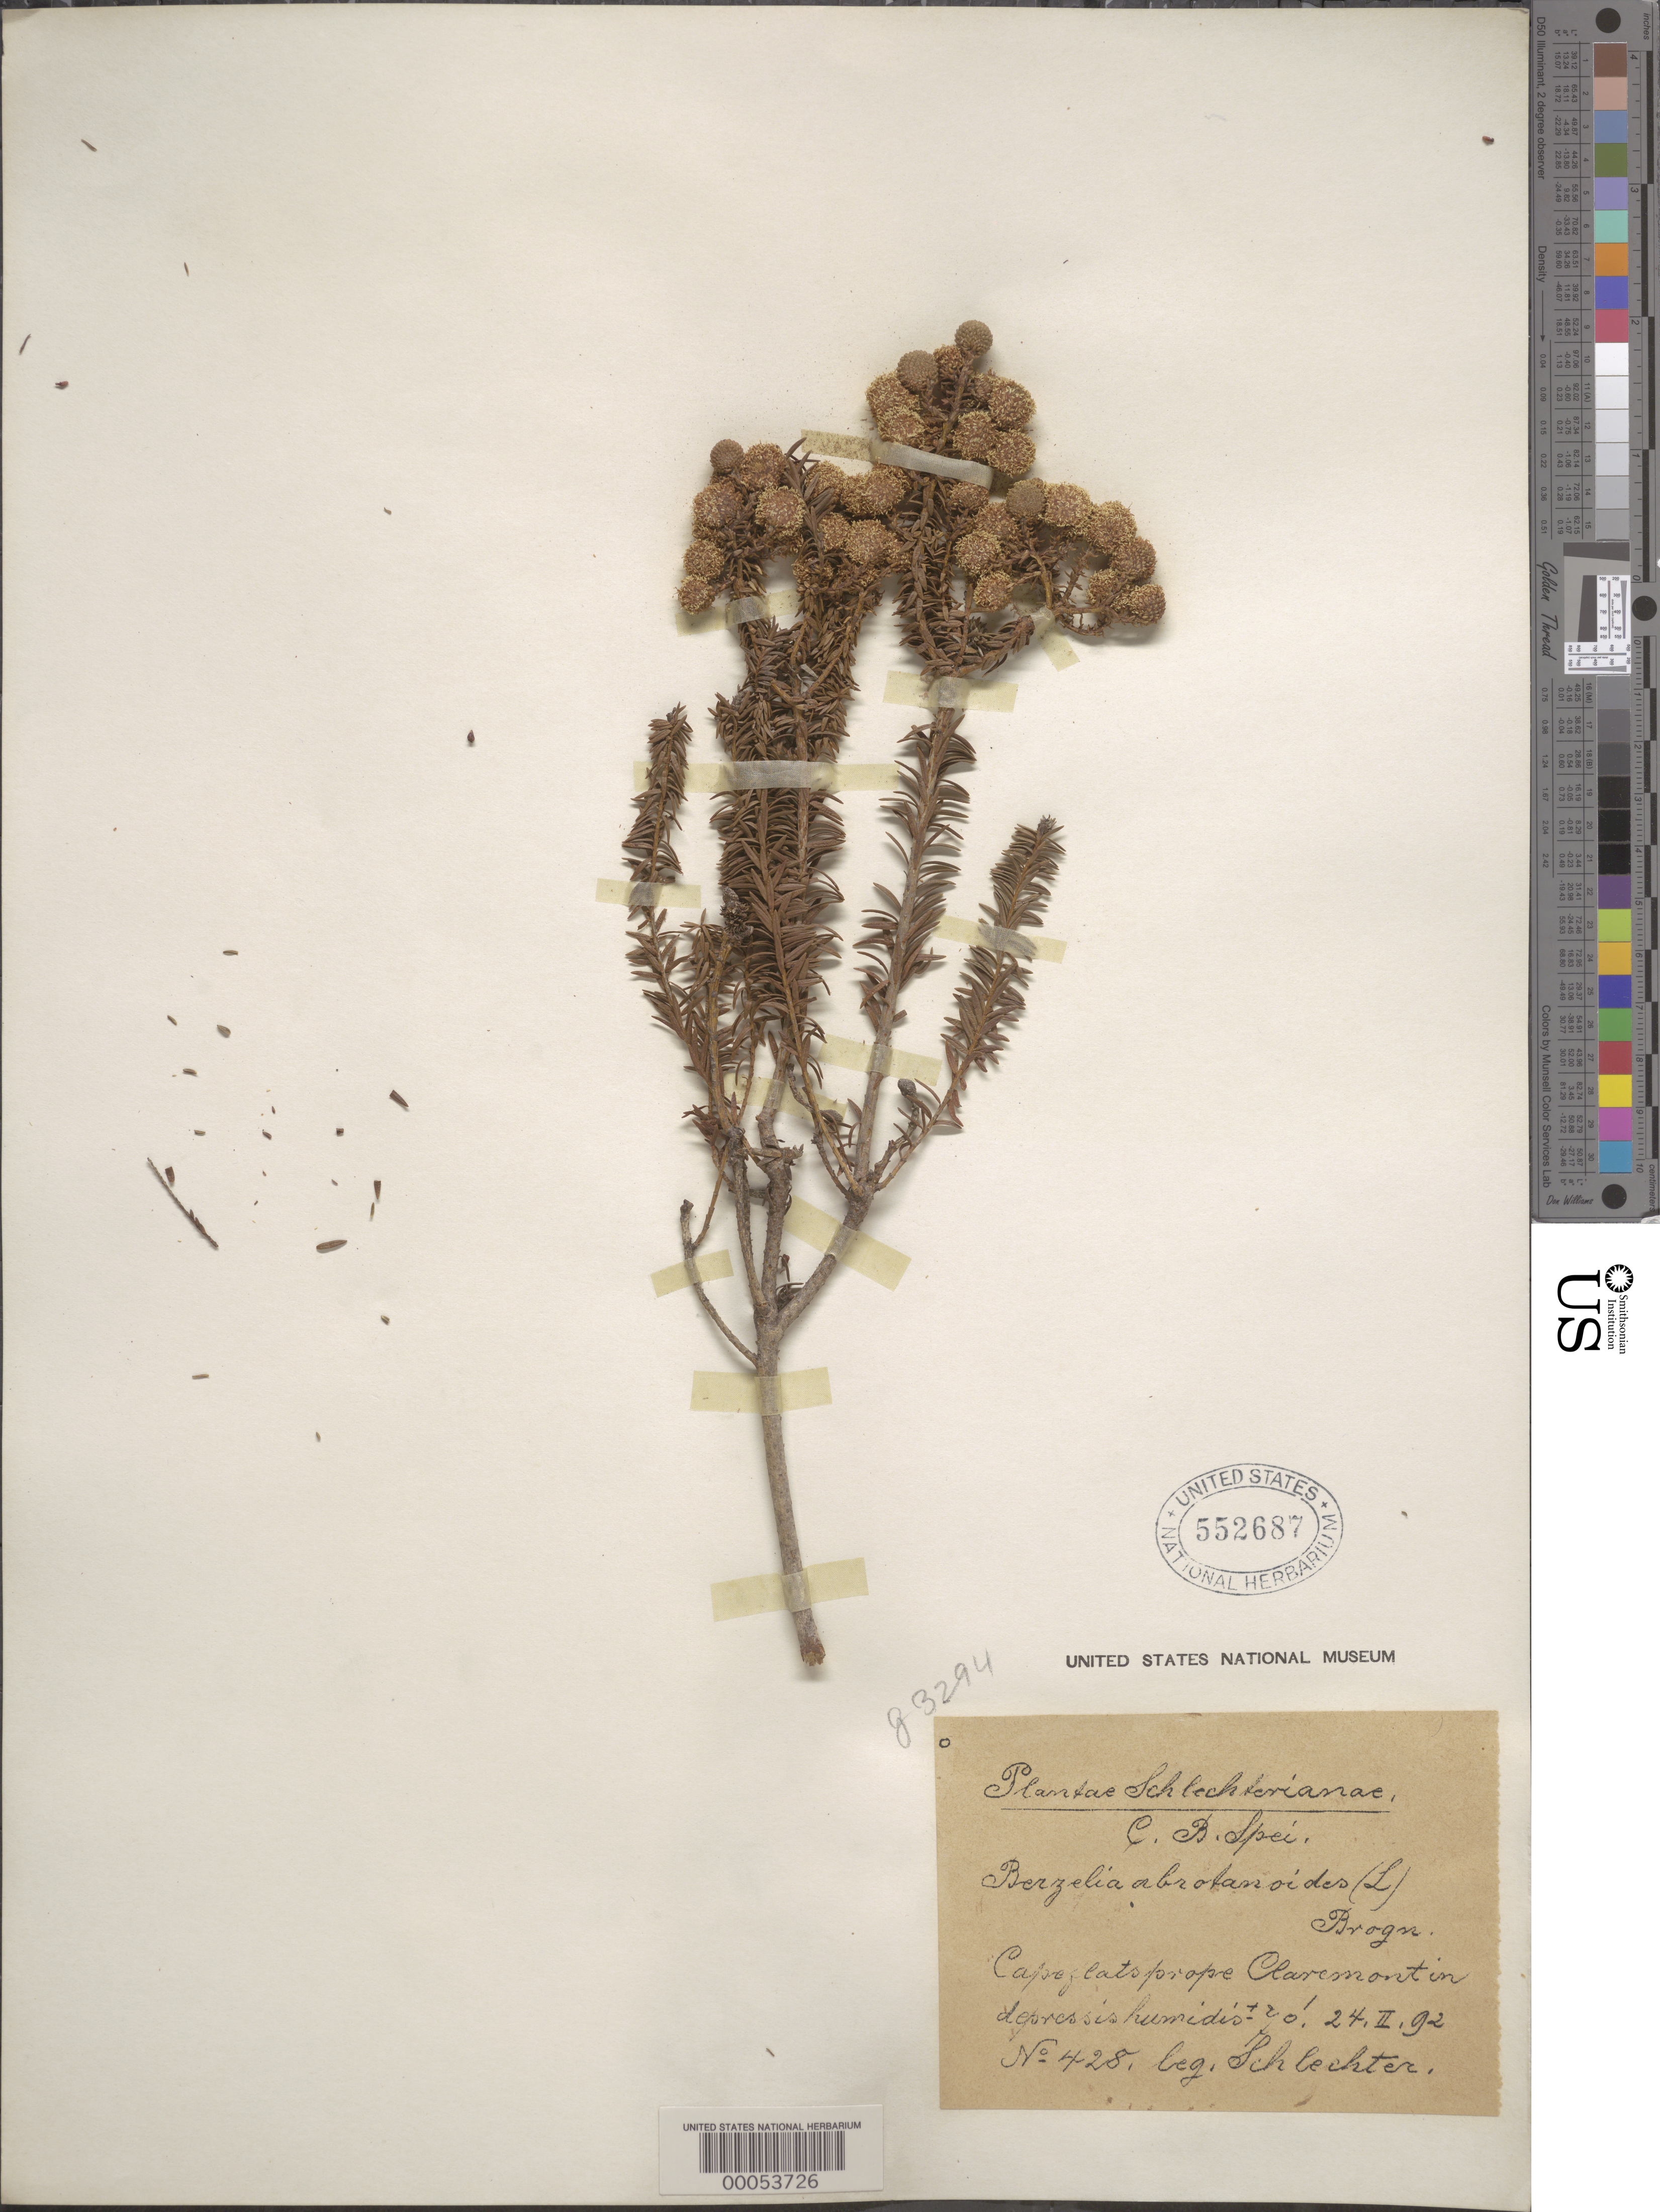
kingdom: Plantae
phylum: Tracheophyta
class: Magnoliopsida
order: Bruniales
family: Bruniaceae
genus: Berzelia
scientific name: Berzelia abrotanoides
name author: (L.) Brongn.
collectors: Schlechter, --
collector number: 428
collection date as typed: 24 Feb 1892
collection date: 1892-02-24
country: South Africa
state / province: Western Cape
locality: Cape flats prope Claremont. C. B. Spei (Cape of Good Hope).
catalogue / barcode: US 552687